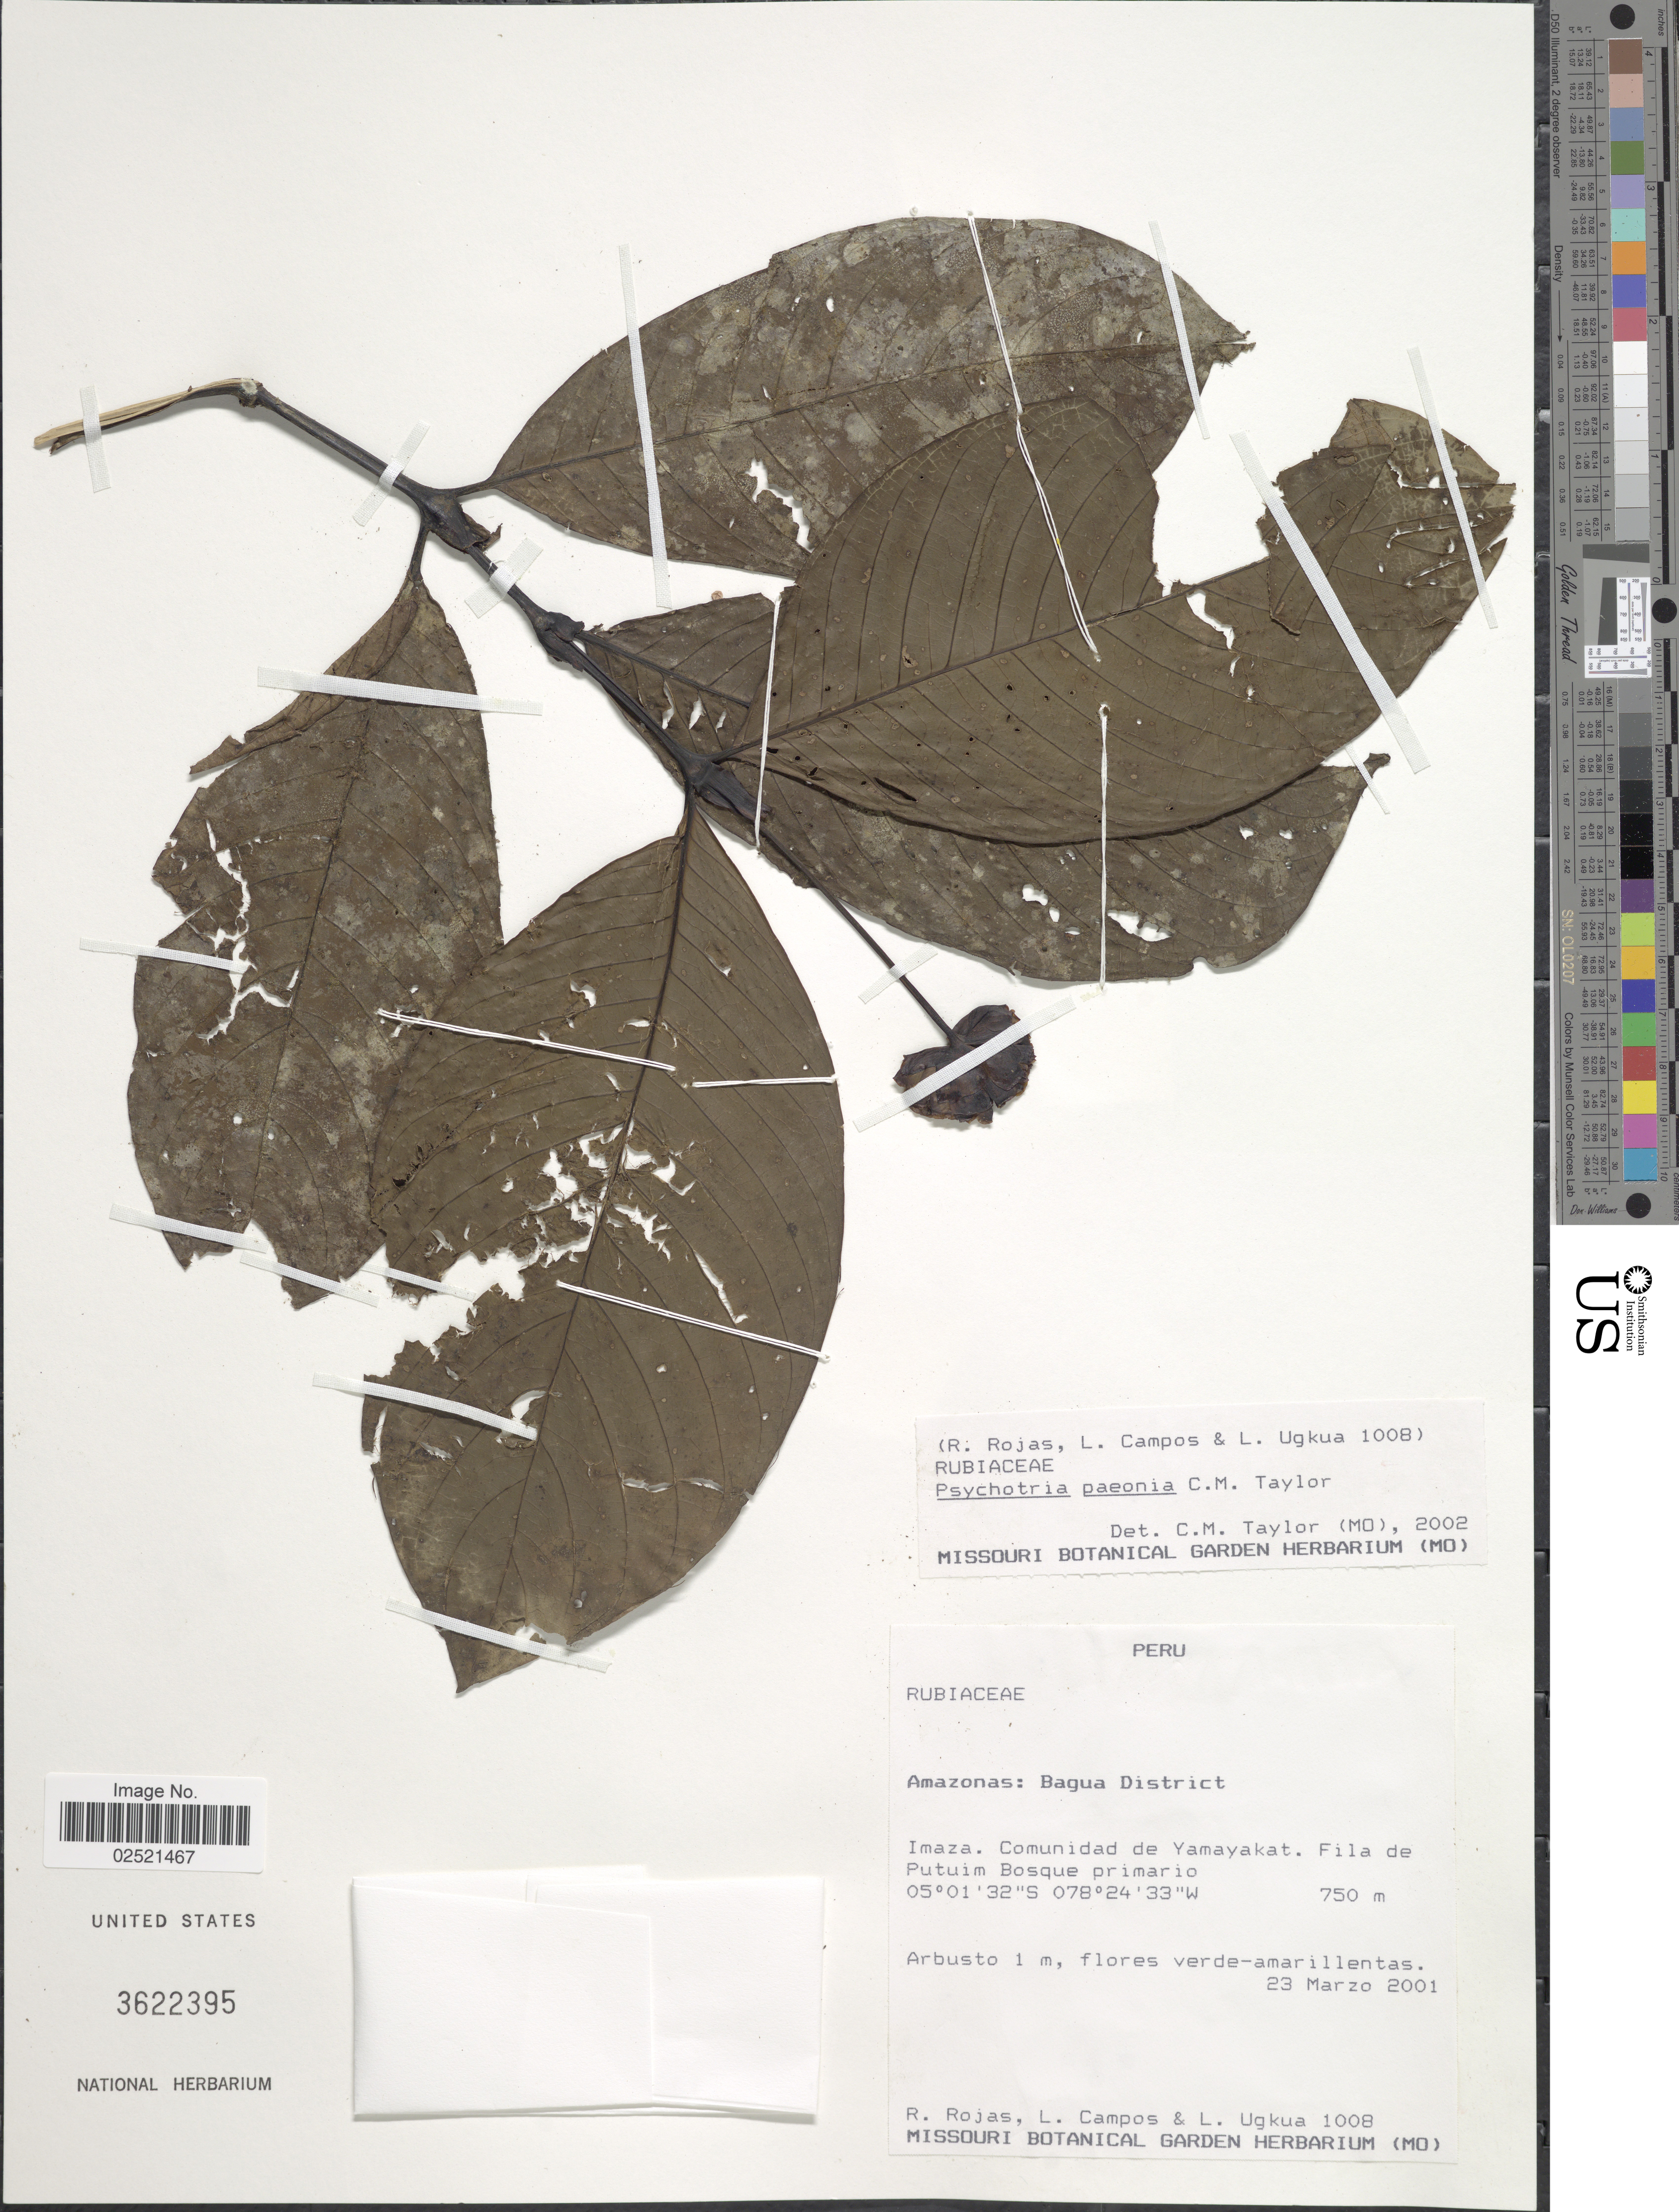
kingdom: Plantae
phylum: Tracheophyta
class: Magnoliopsida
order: Gentianales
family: Rubiaceae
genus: Psychotria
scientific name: Psychotria paeonia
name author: C.M. Taylor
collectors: R. Rojas, L. Campos & L. Ugkua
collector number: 1008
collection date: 2001-03-23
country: Peru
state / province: Amazonas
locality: Bagua District, Imaza, Comunidad de Yamayakat, Fila de Putuim Bosque primario.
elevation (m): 750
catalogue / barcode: US 3622395